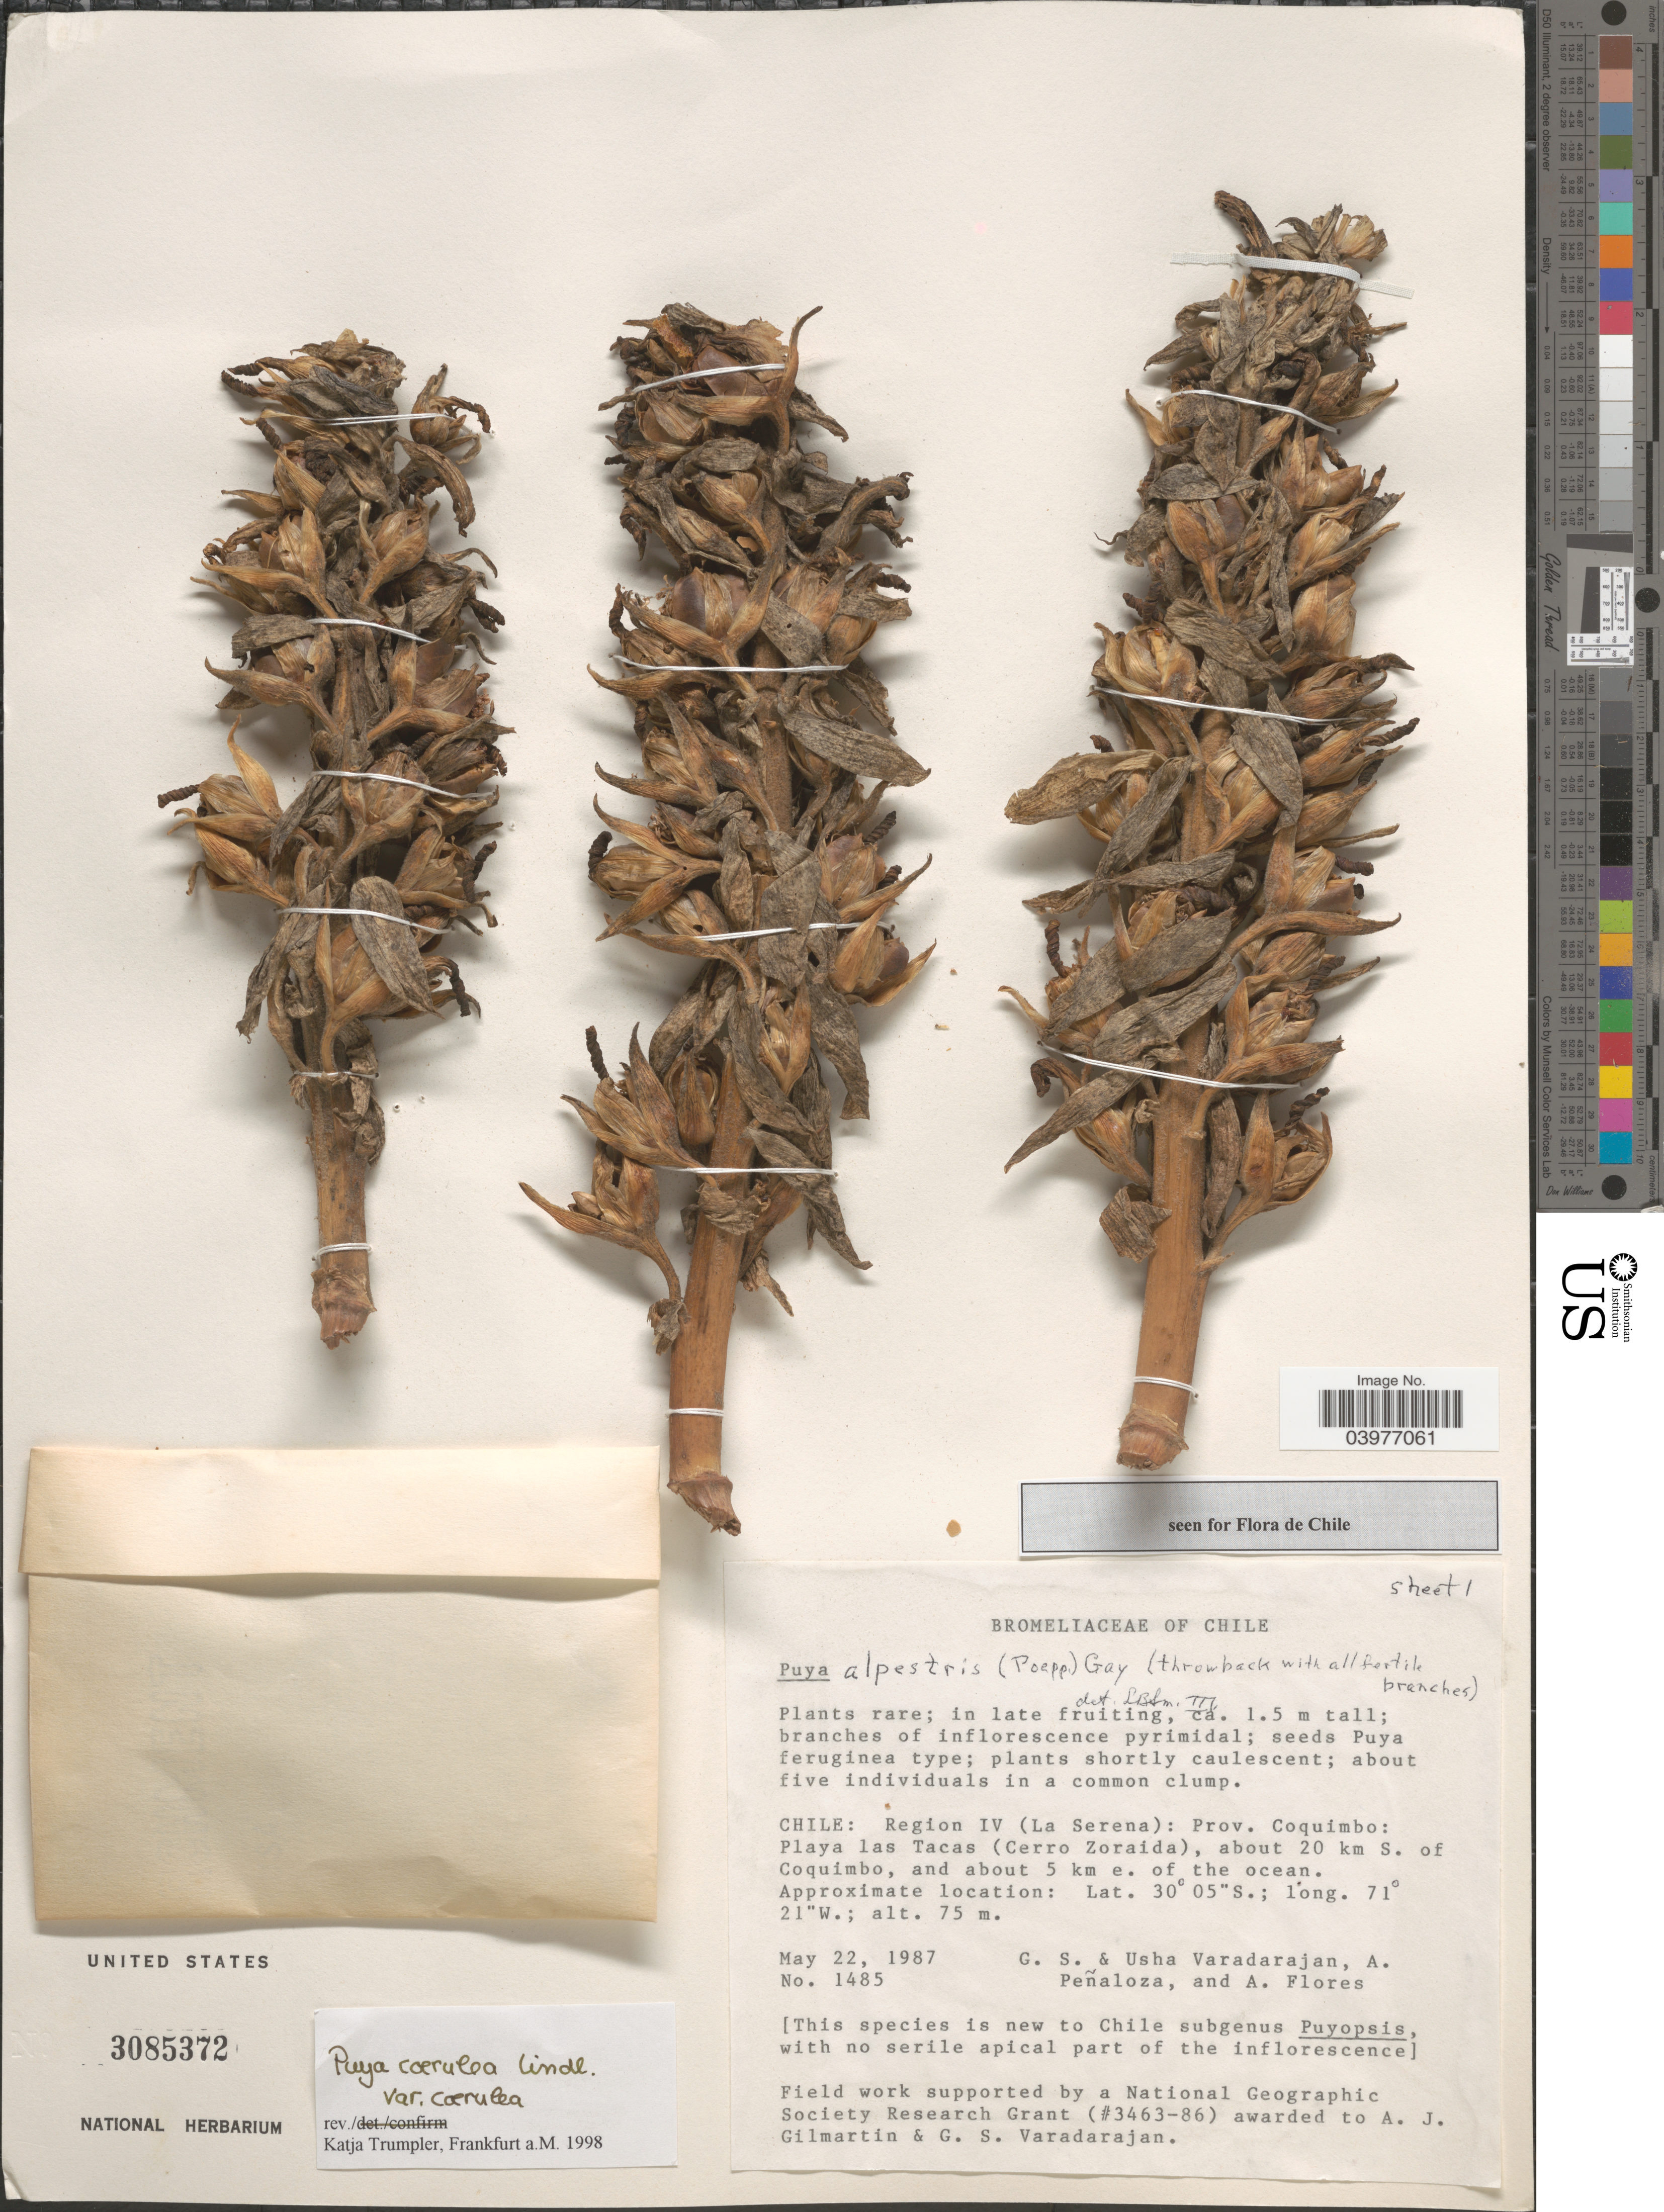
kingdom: Plantae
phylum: Tracheophyta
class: Liliopsida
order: Poales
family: Bromeliaceae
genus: Puya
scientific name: Puya coerulea var. coerulea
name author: Lindl.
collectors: G. S. Varadarajan, U. Varadarajan, A. Penaloza & A. Flores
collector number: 1485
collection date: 1987-05-22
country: Chile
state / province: Coquimbo (IV)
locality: Region IV (La Serena): Prov. Coquimbo: Playa las Tacas (Cerro Zoraida), about 20 km S. of Coquimbo, and about 5 km e. of the ocean.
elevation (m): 75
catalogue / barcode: US 3085372